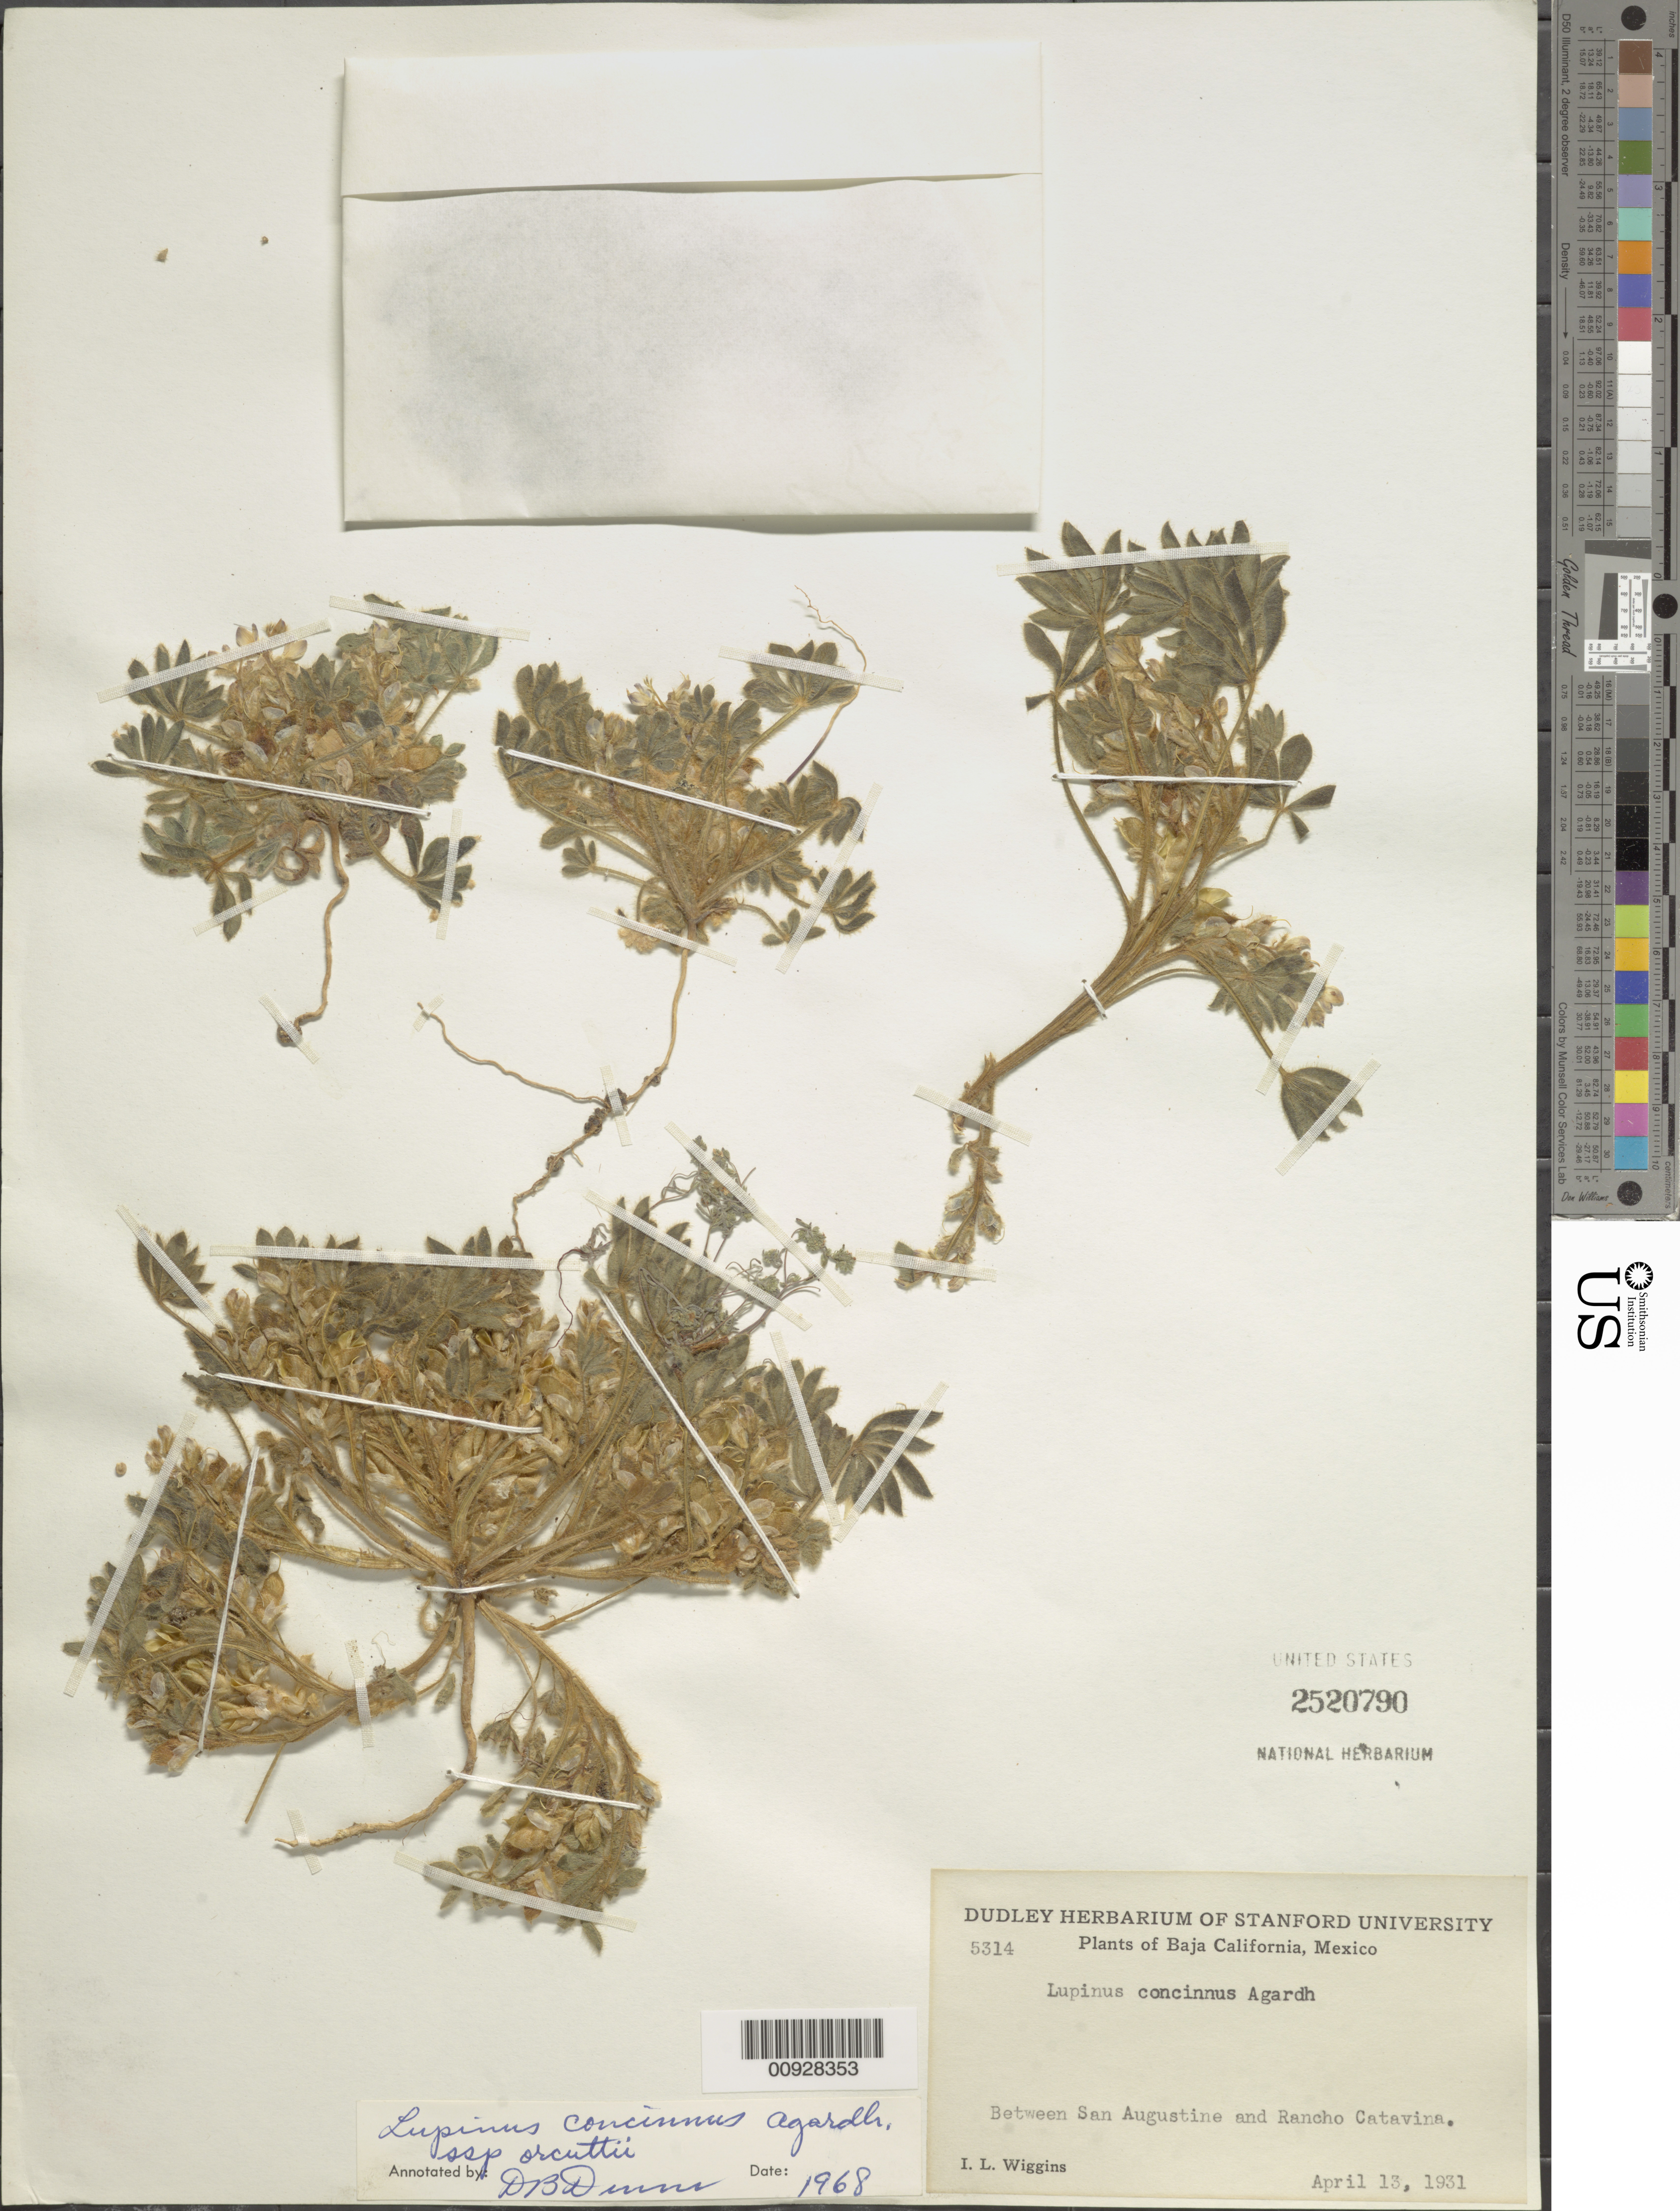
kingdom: Plantae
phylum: Tracheophyta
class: Magnoliopsida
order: Fabales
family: Fabaceae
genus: Lupinus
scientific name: Lupinus concinnus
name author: J. Agardh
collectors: I. L. Wiggins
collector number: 5314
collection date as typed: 13 Apr 1931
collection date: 1931-04-13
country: Mexico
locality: Between San Augustine and Rancho Catavina. Baja California.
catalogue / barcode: US 2520790